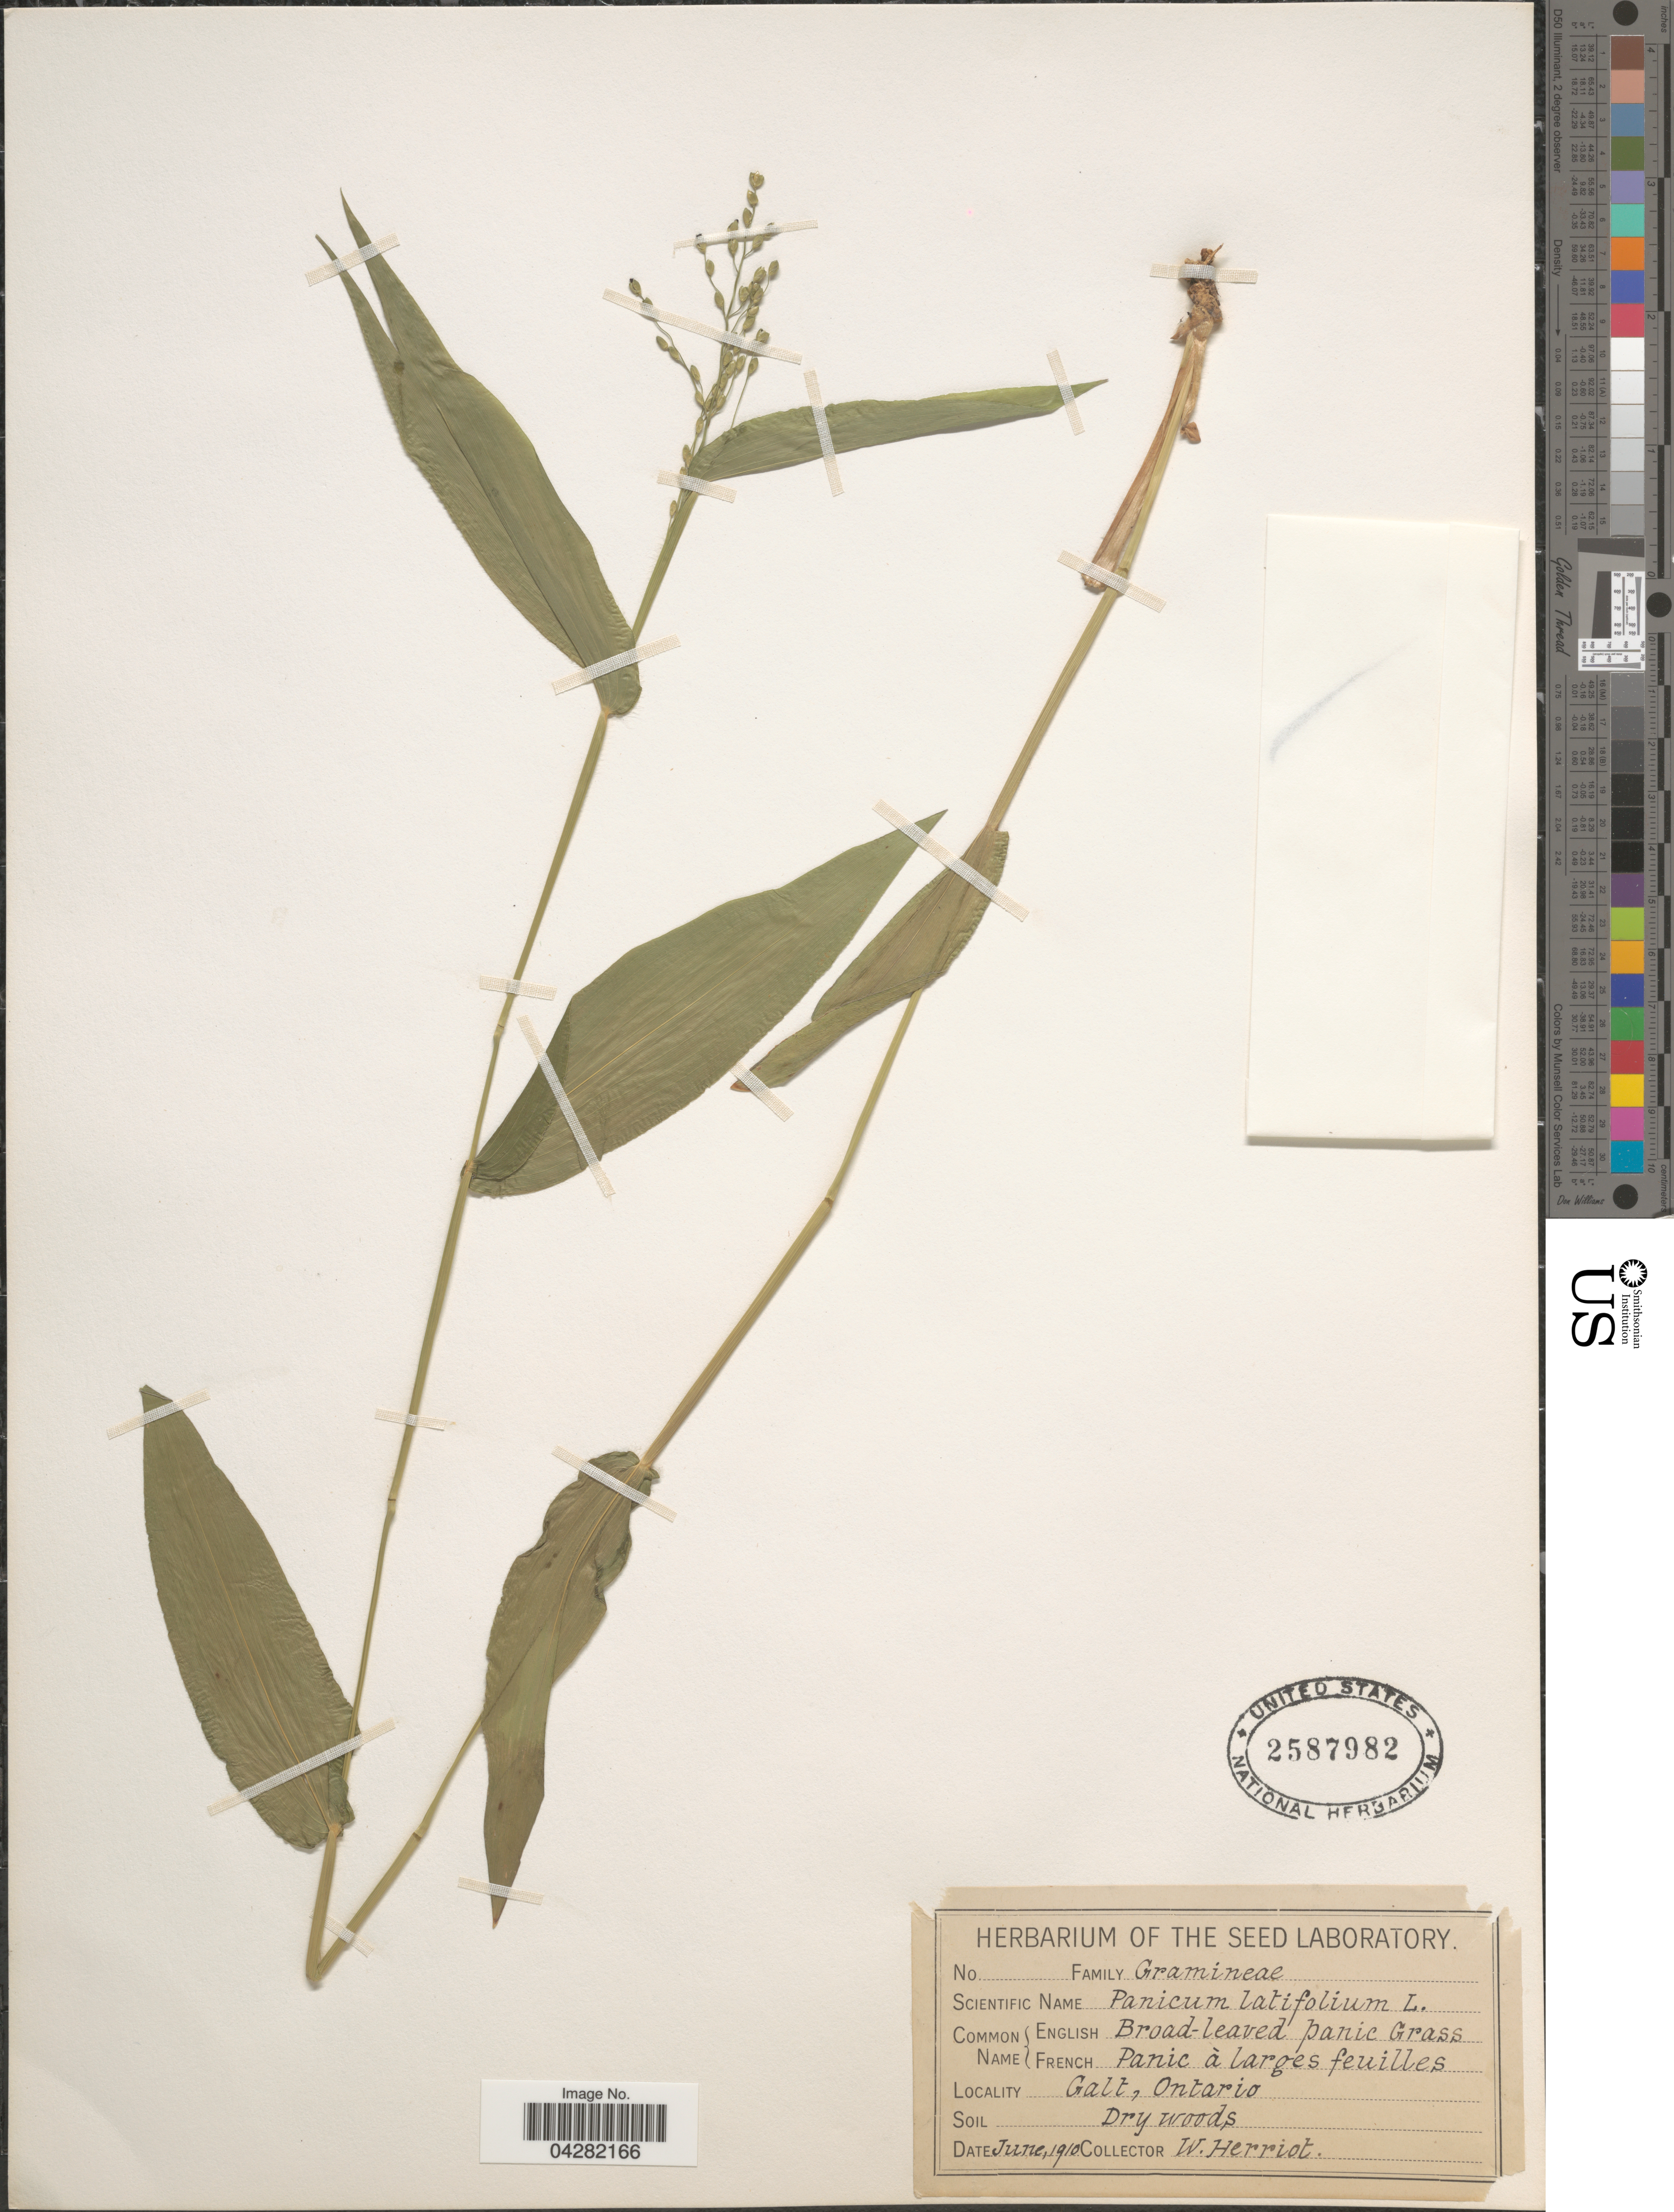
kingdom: Plantae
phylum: Tracheophyta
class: Liliopsida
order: Poales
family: Poaceae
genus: Dichanthelium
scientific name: Dichanthelium latifolium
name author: (L.) Harvill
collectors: W. Herriot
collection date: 1910-06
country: Canada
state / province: Ontario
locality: Galt.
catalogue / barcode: US 2587982